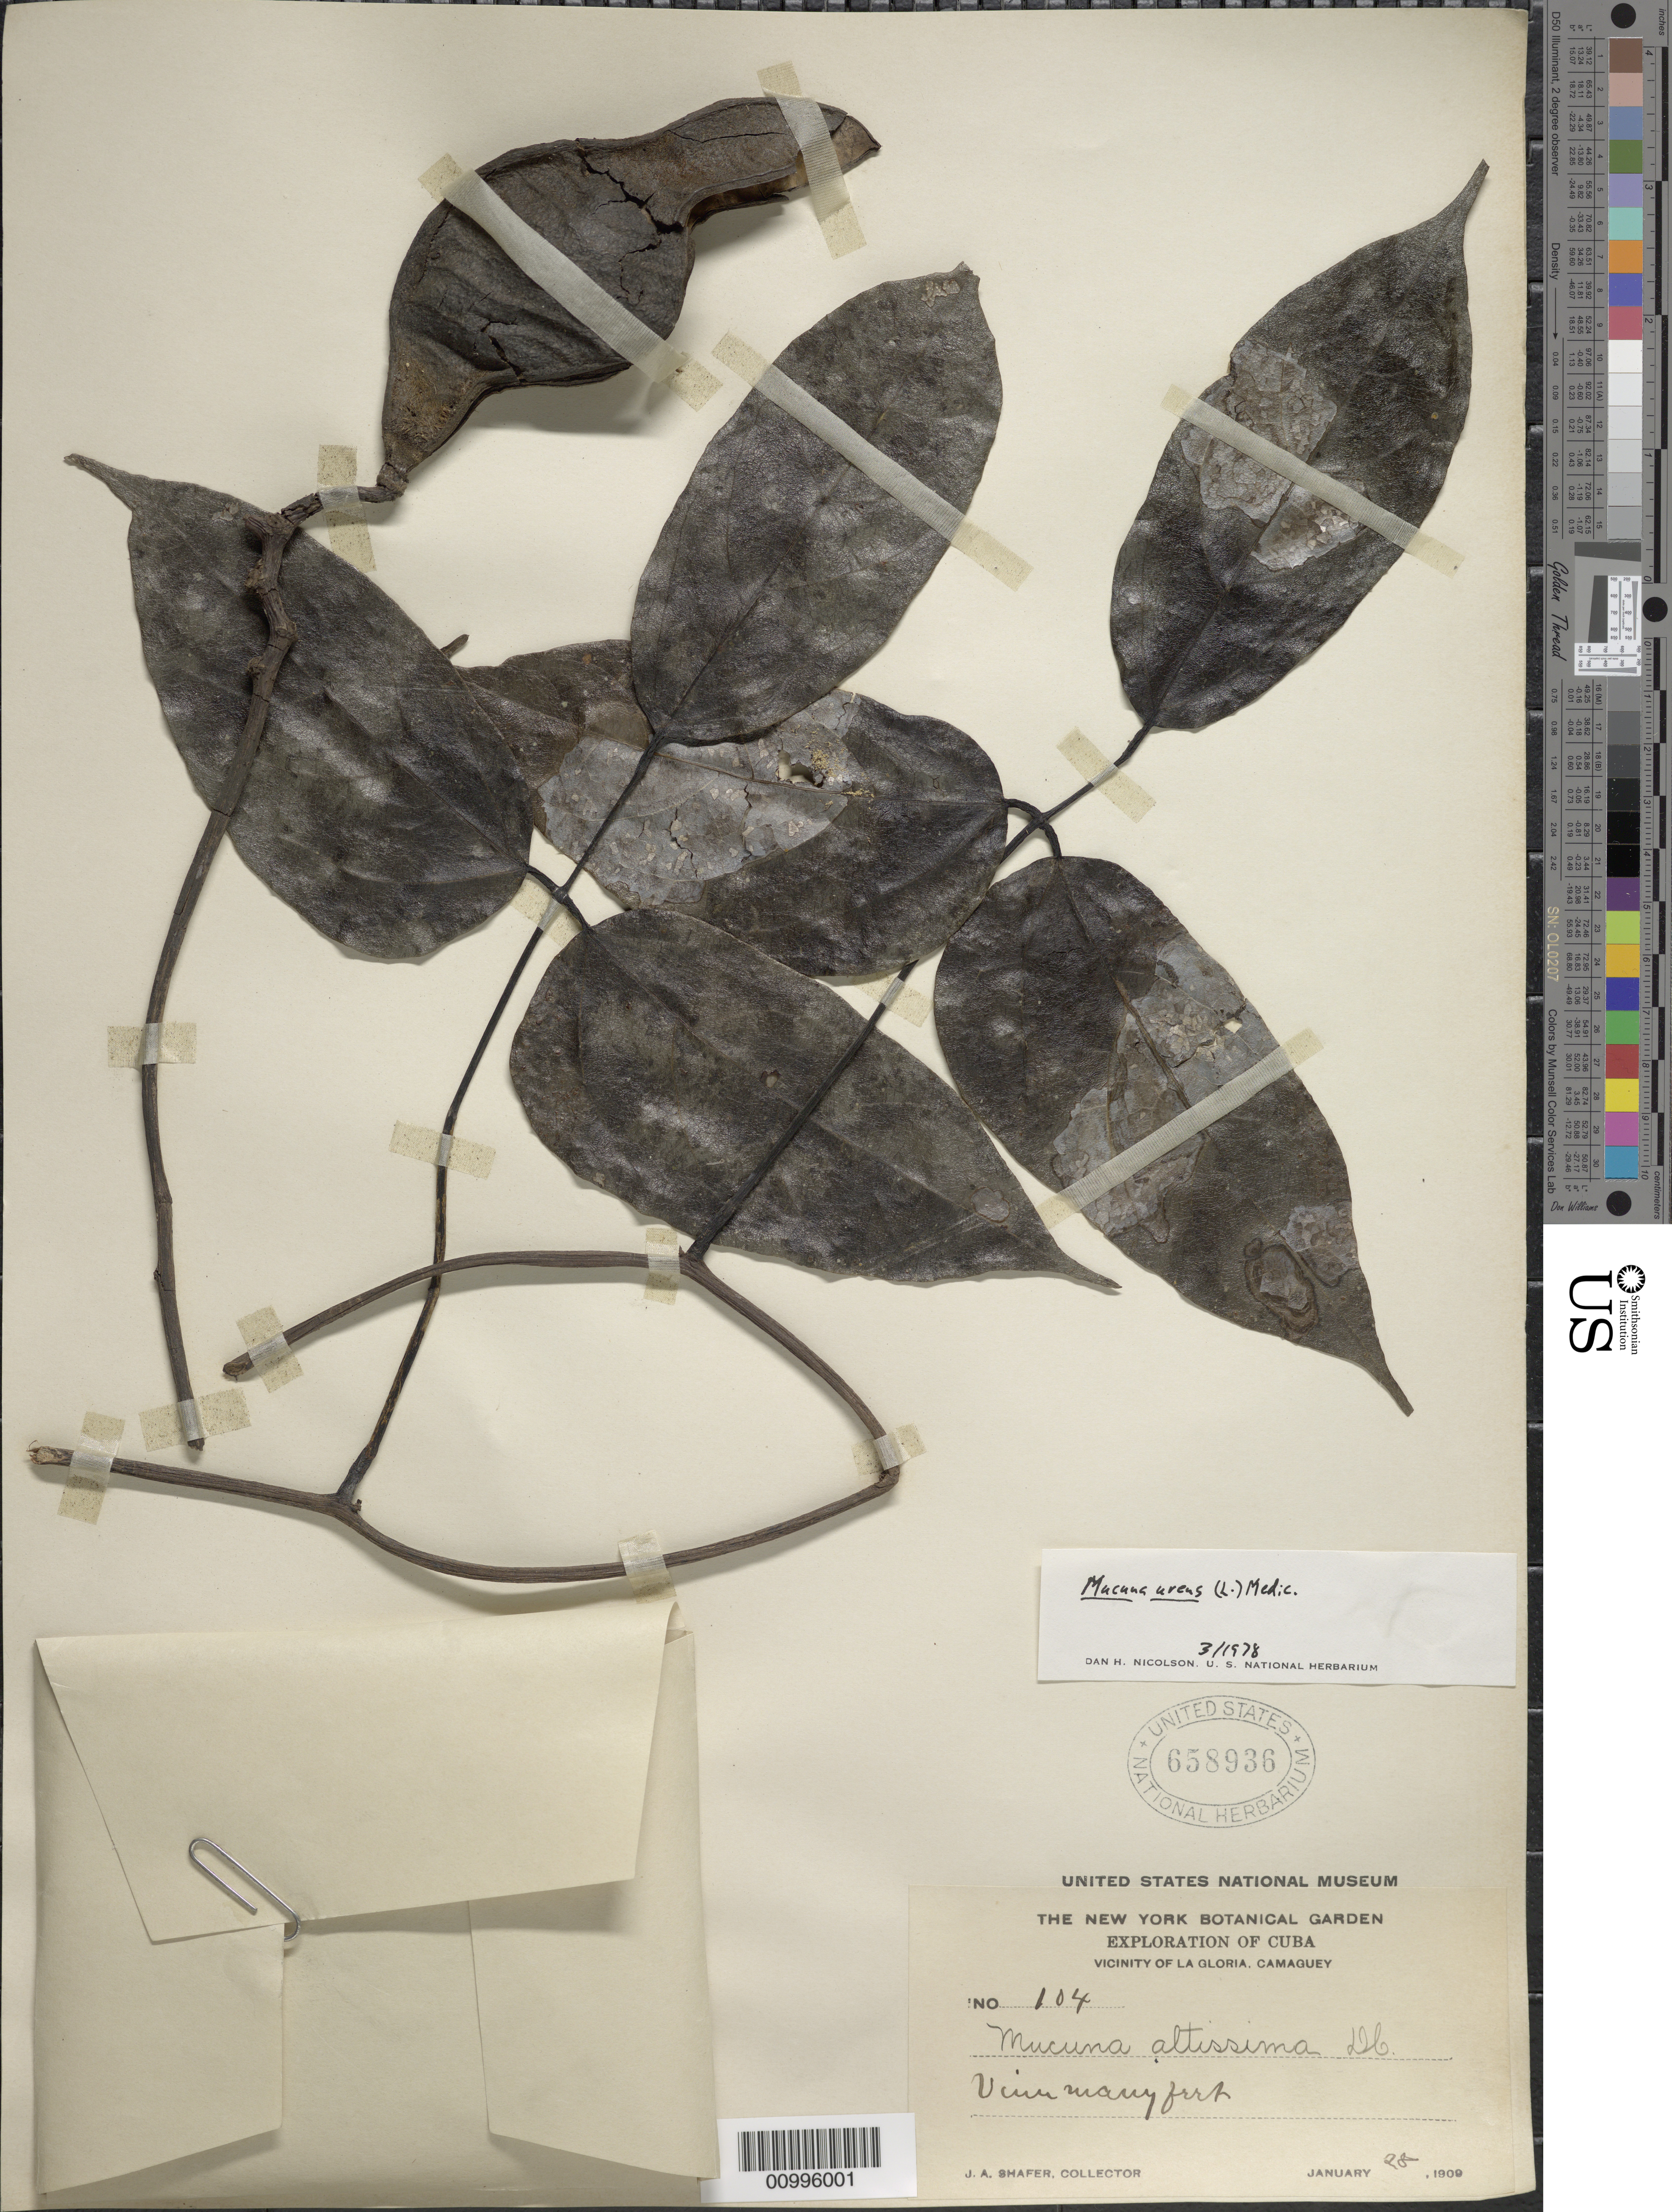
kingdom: Plantae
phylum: Tracheophyta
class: Magnoliopsida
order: Fabales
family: Fabaceae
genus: Mucuna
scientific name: Mucuna urens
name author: (L.) Medik.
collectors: J. A. Shafer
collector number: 104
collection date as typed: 28 Jan 1909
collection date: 1909-01-28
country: Cuba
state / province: Camagüey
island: Cuba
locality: Vicinity of La Gloria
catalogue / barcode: US 658936